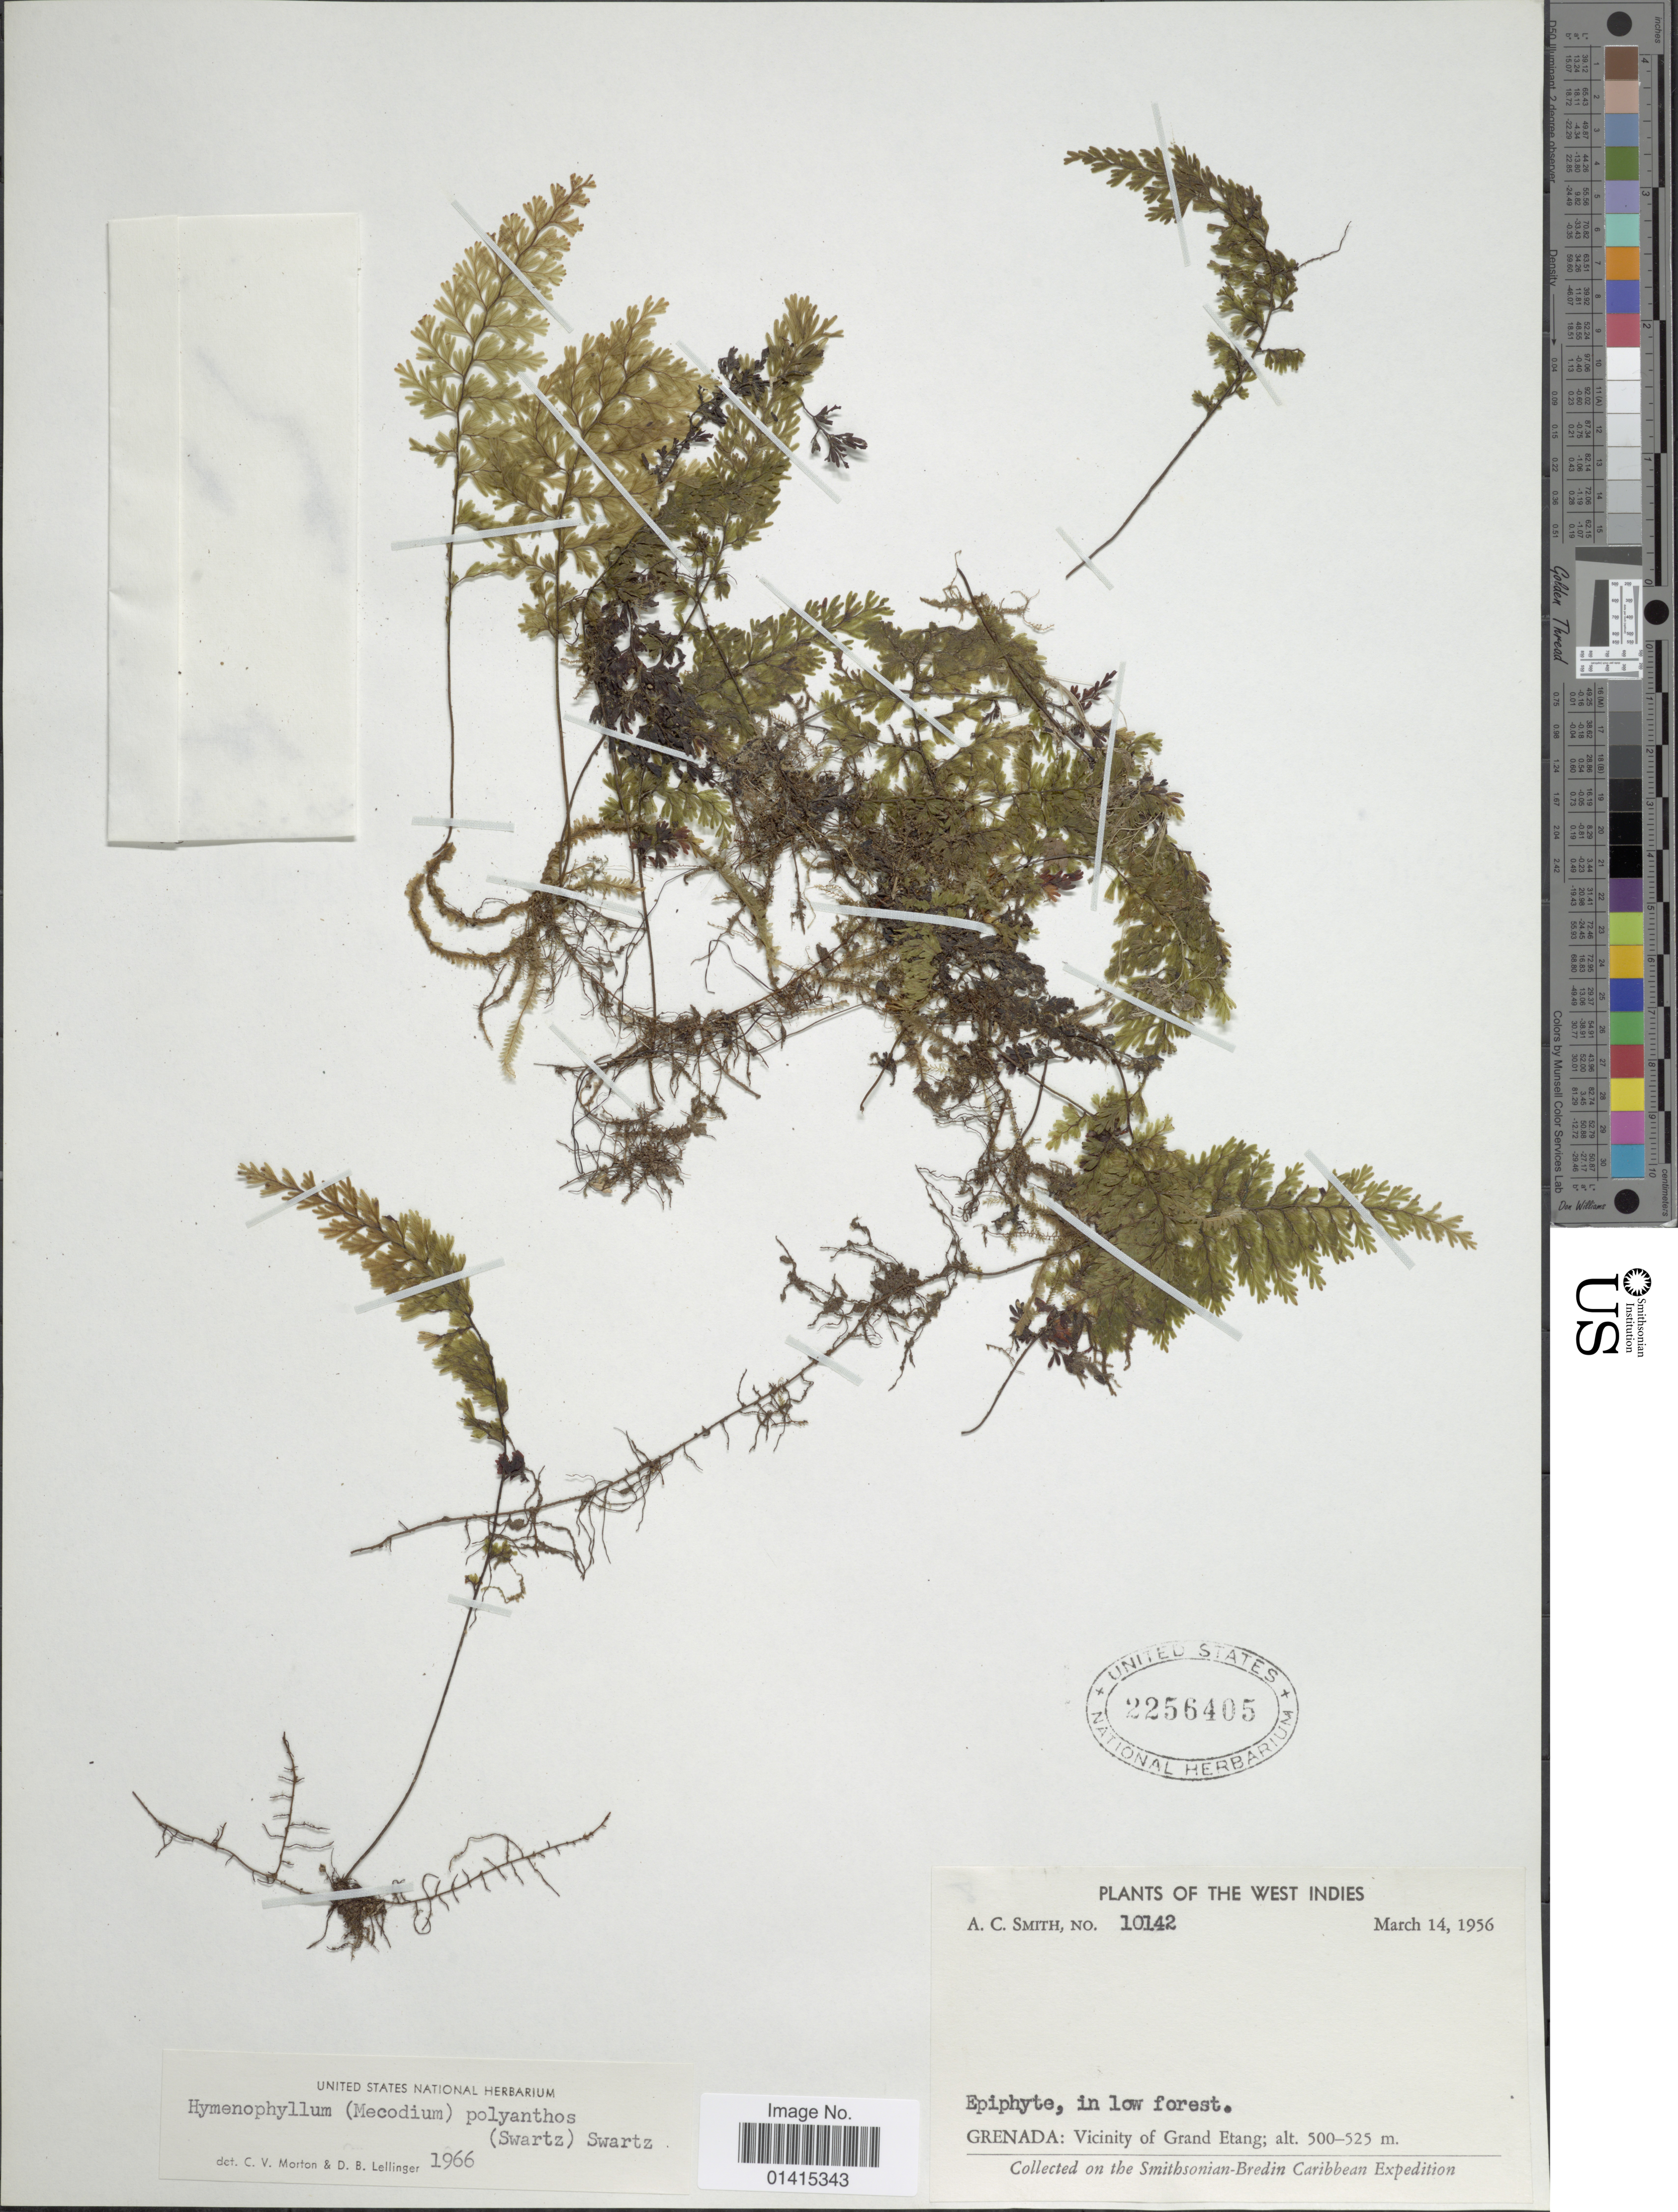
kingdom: Plantae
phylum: Tracheophyta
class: Polypodiopsida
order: Hymenophyllales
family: Hymenophyllaceae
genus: Hymenophyllum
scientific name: Hymenophyllum polyanthos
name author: (Sw.) Sw.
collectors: A. C. Smith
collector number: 10142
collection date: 1956-03-14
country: Grenada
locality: Grenada: vicinity of Grand Etang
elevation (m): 500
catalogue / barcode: US 2256405